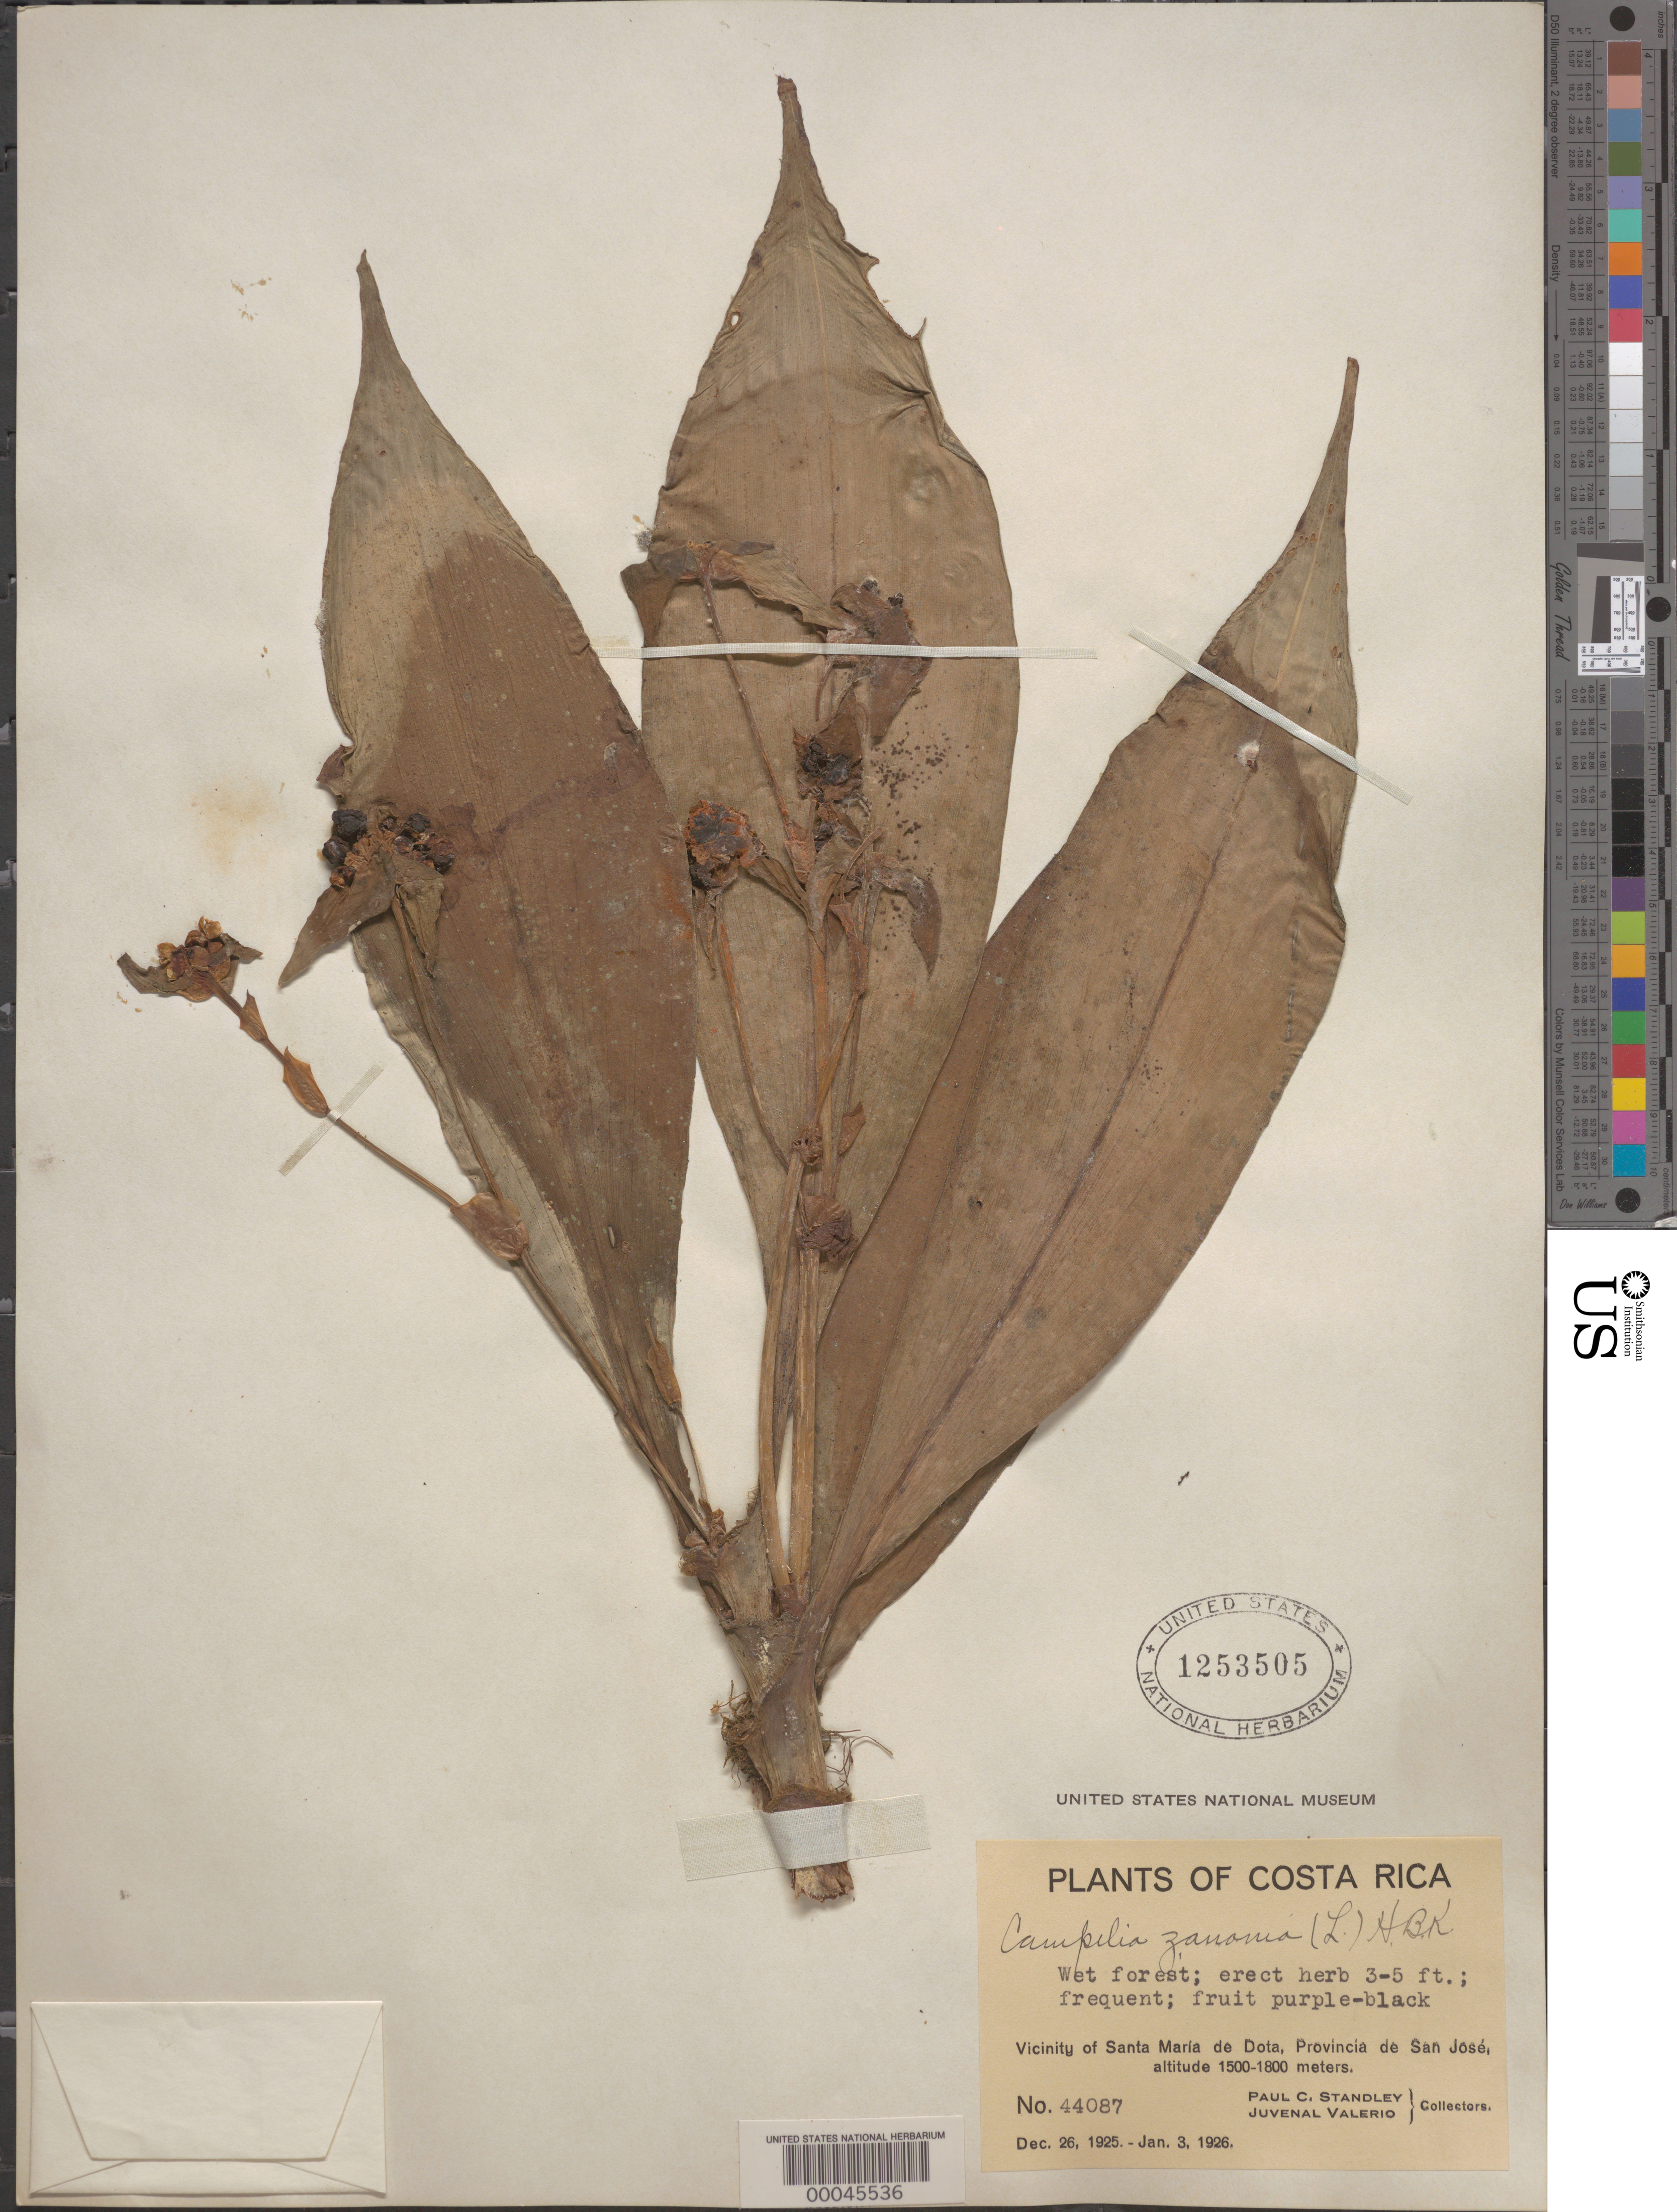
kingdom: Plantae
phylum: Tracheophyta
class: Liliopsida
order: Commelinales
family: Commelinaceae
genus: Tradescantia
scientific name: Tradescantia zanonia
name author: (L.) Sw.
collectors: P. C. Standley & J. Valerio R.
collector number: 44087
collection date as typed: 26 Dec 1925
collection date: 1925-12-26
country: Costa Rica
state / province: San José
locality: Near santa maria de dota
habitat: Wet forest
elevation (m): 1500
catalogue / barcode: US 1253505